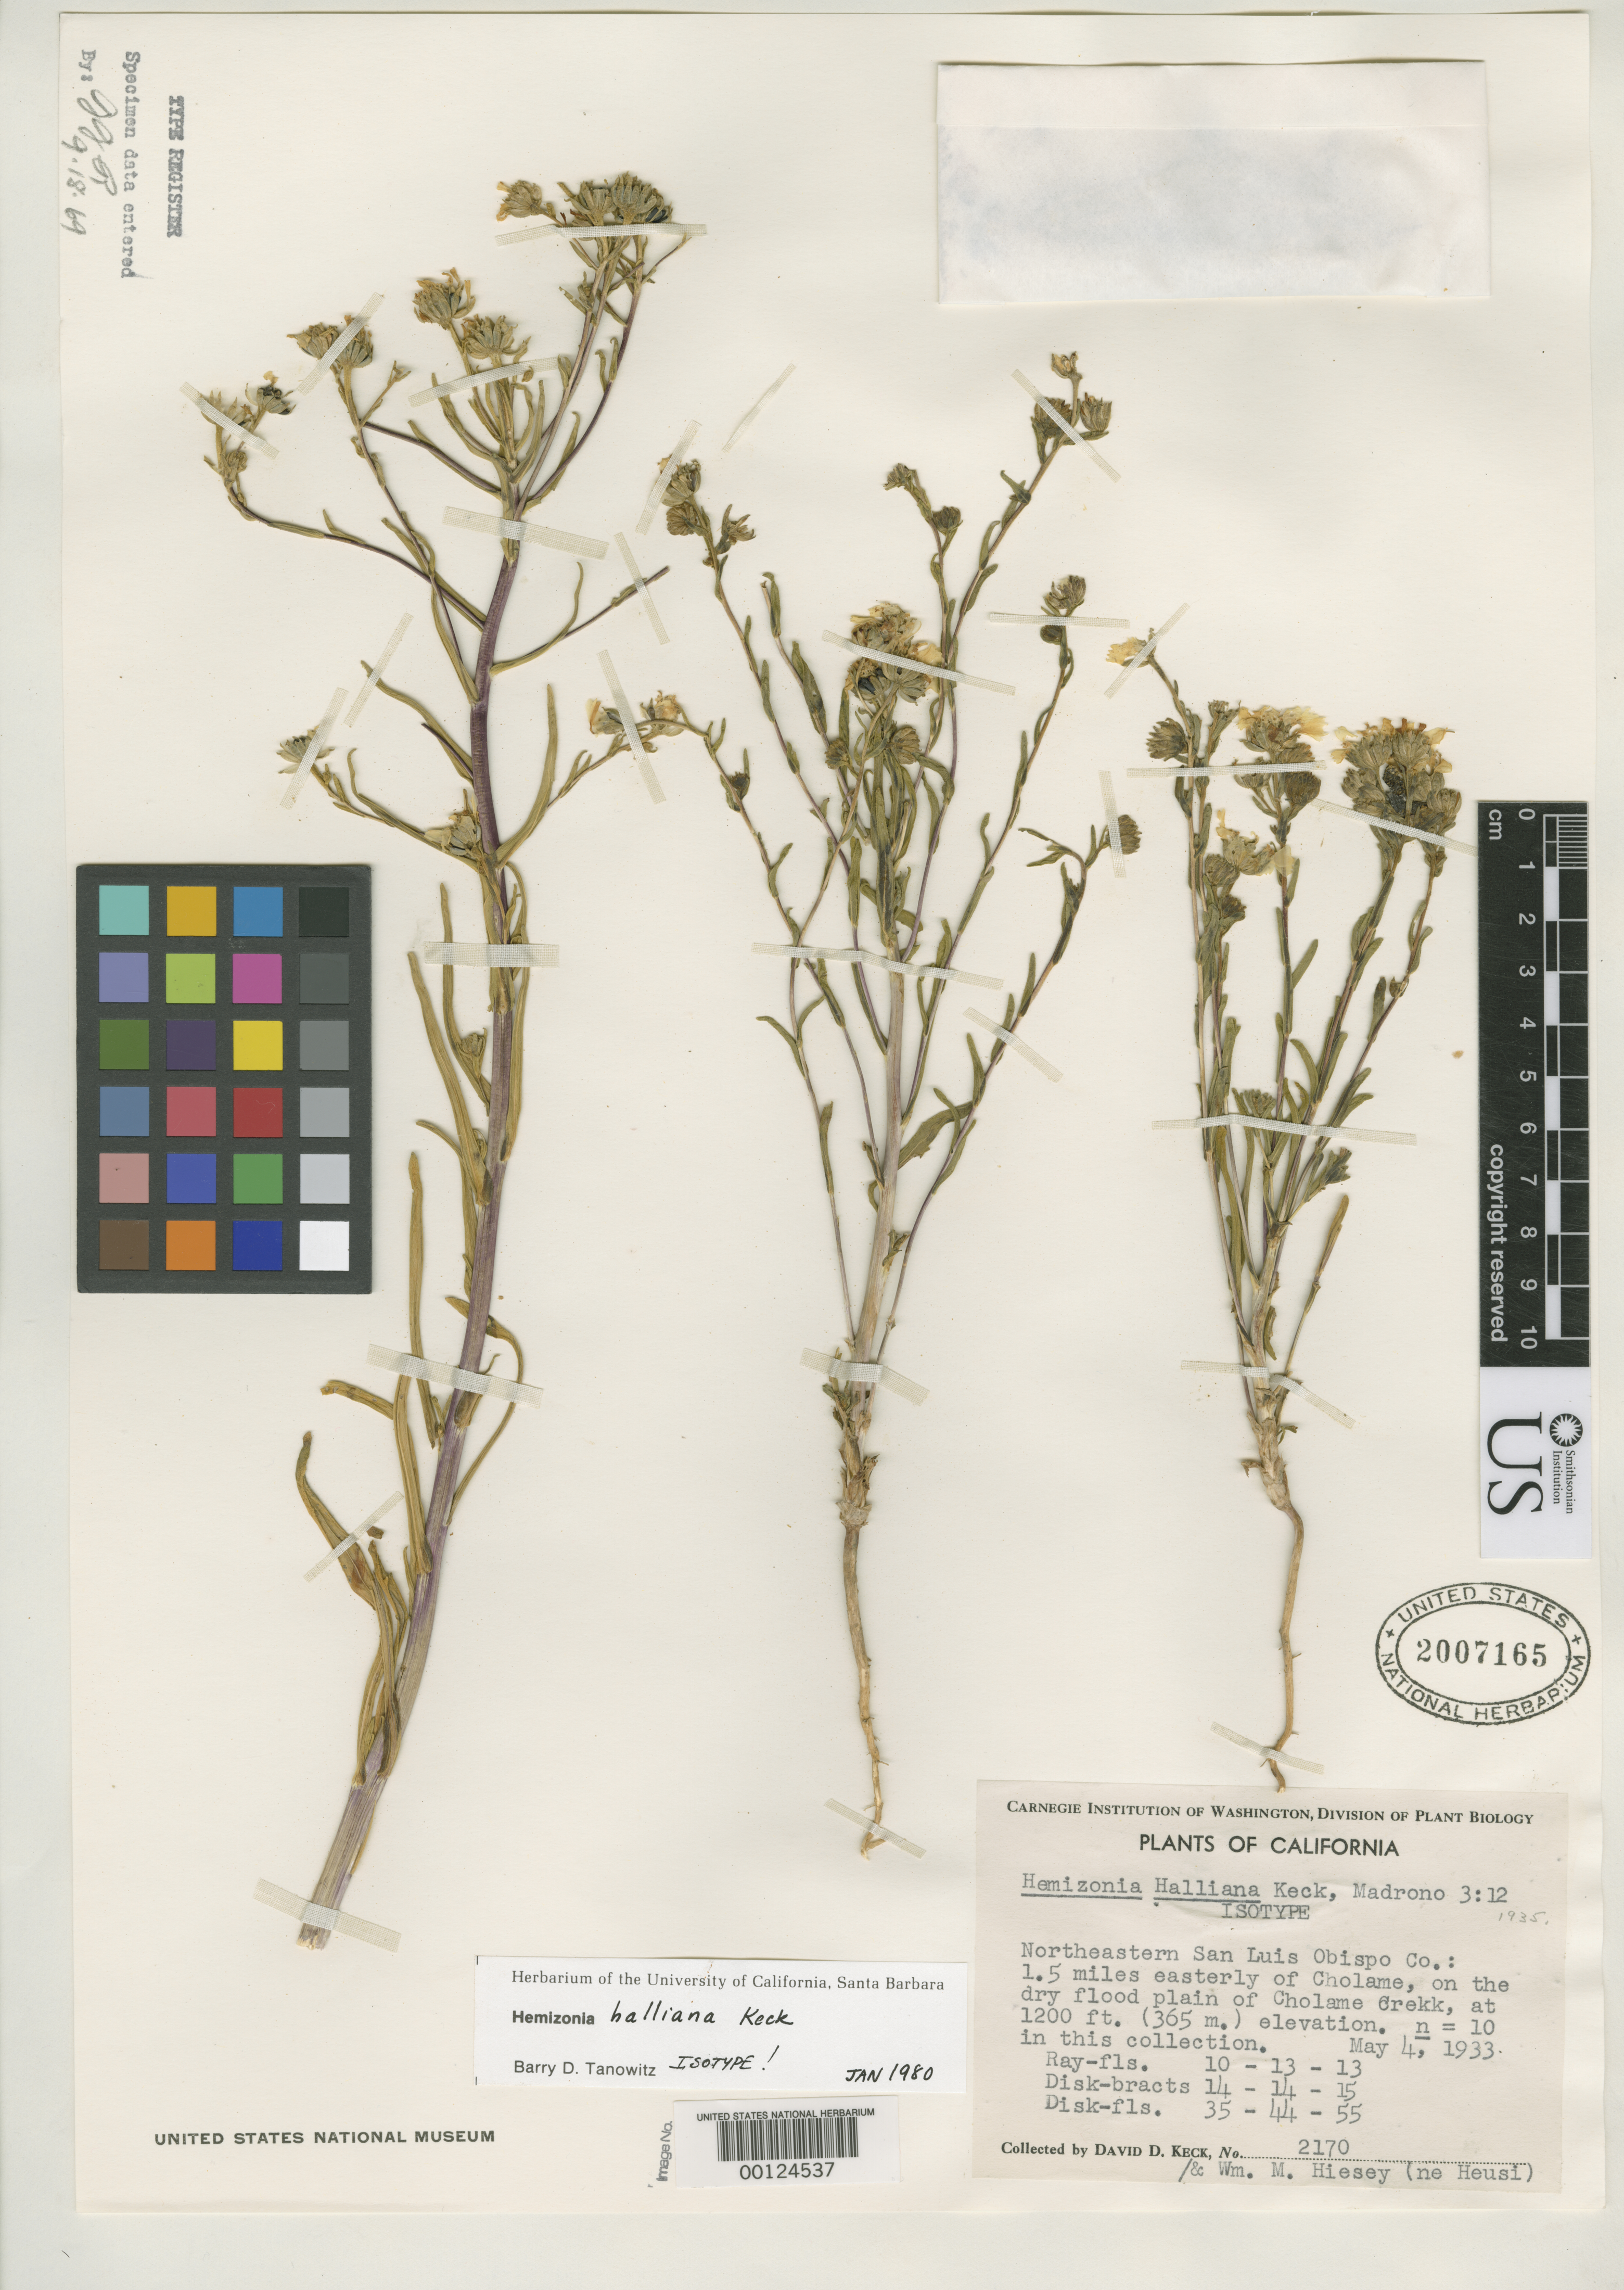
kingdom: Plantae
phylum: Tracheophyta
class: Magnoliopsida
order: Asterales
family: Asteraceae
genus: Hemizonia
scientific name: Hemizonia halliana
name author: D.D. Keck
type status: Isotype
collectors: D. D. Keck & W. Hiesey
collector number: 2170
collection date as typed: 04 May 1933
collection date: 1933-05-04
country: United States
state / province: California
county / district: San Luis Obispo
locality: Cholame.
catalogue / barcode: US 2007165